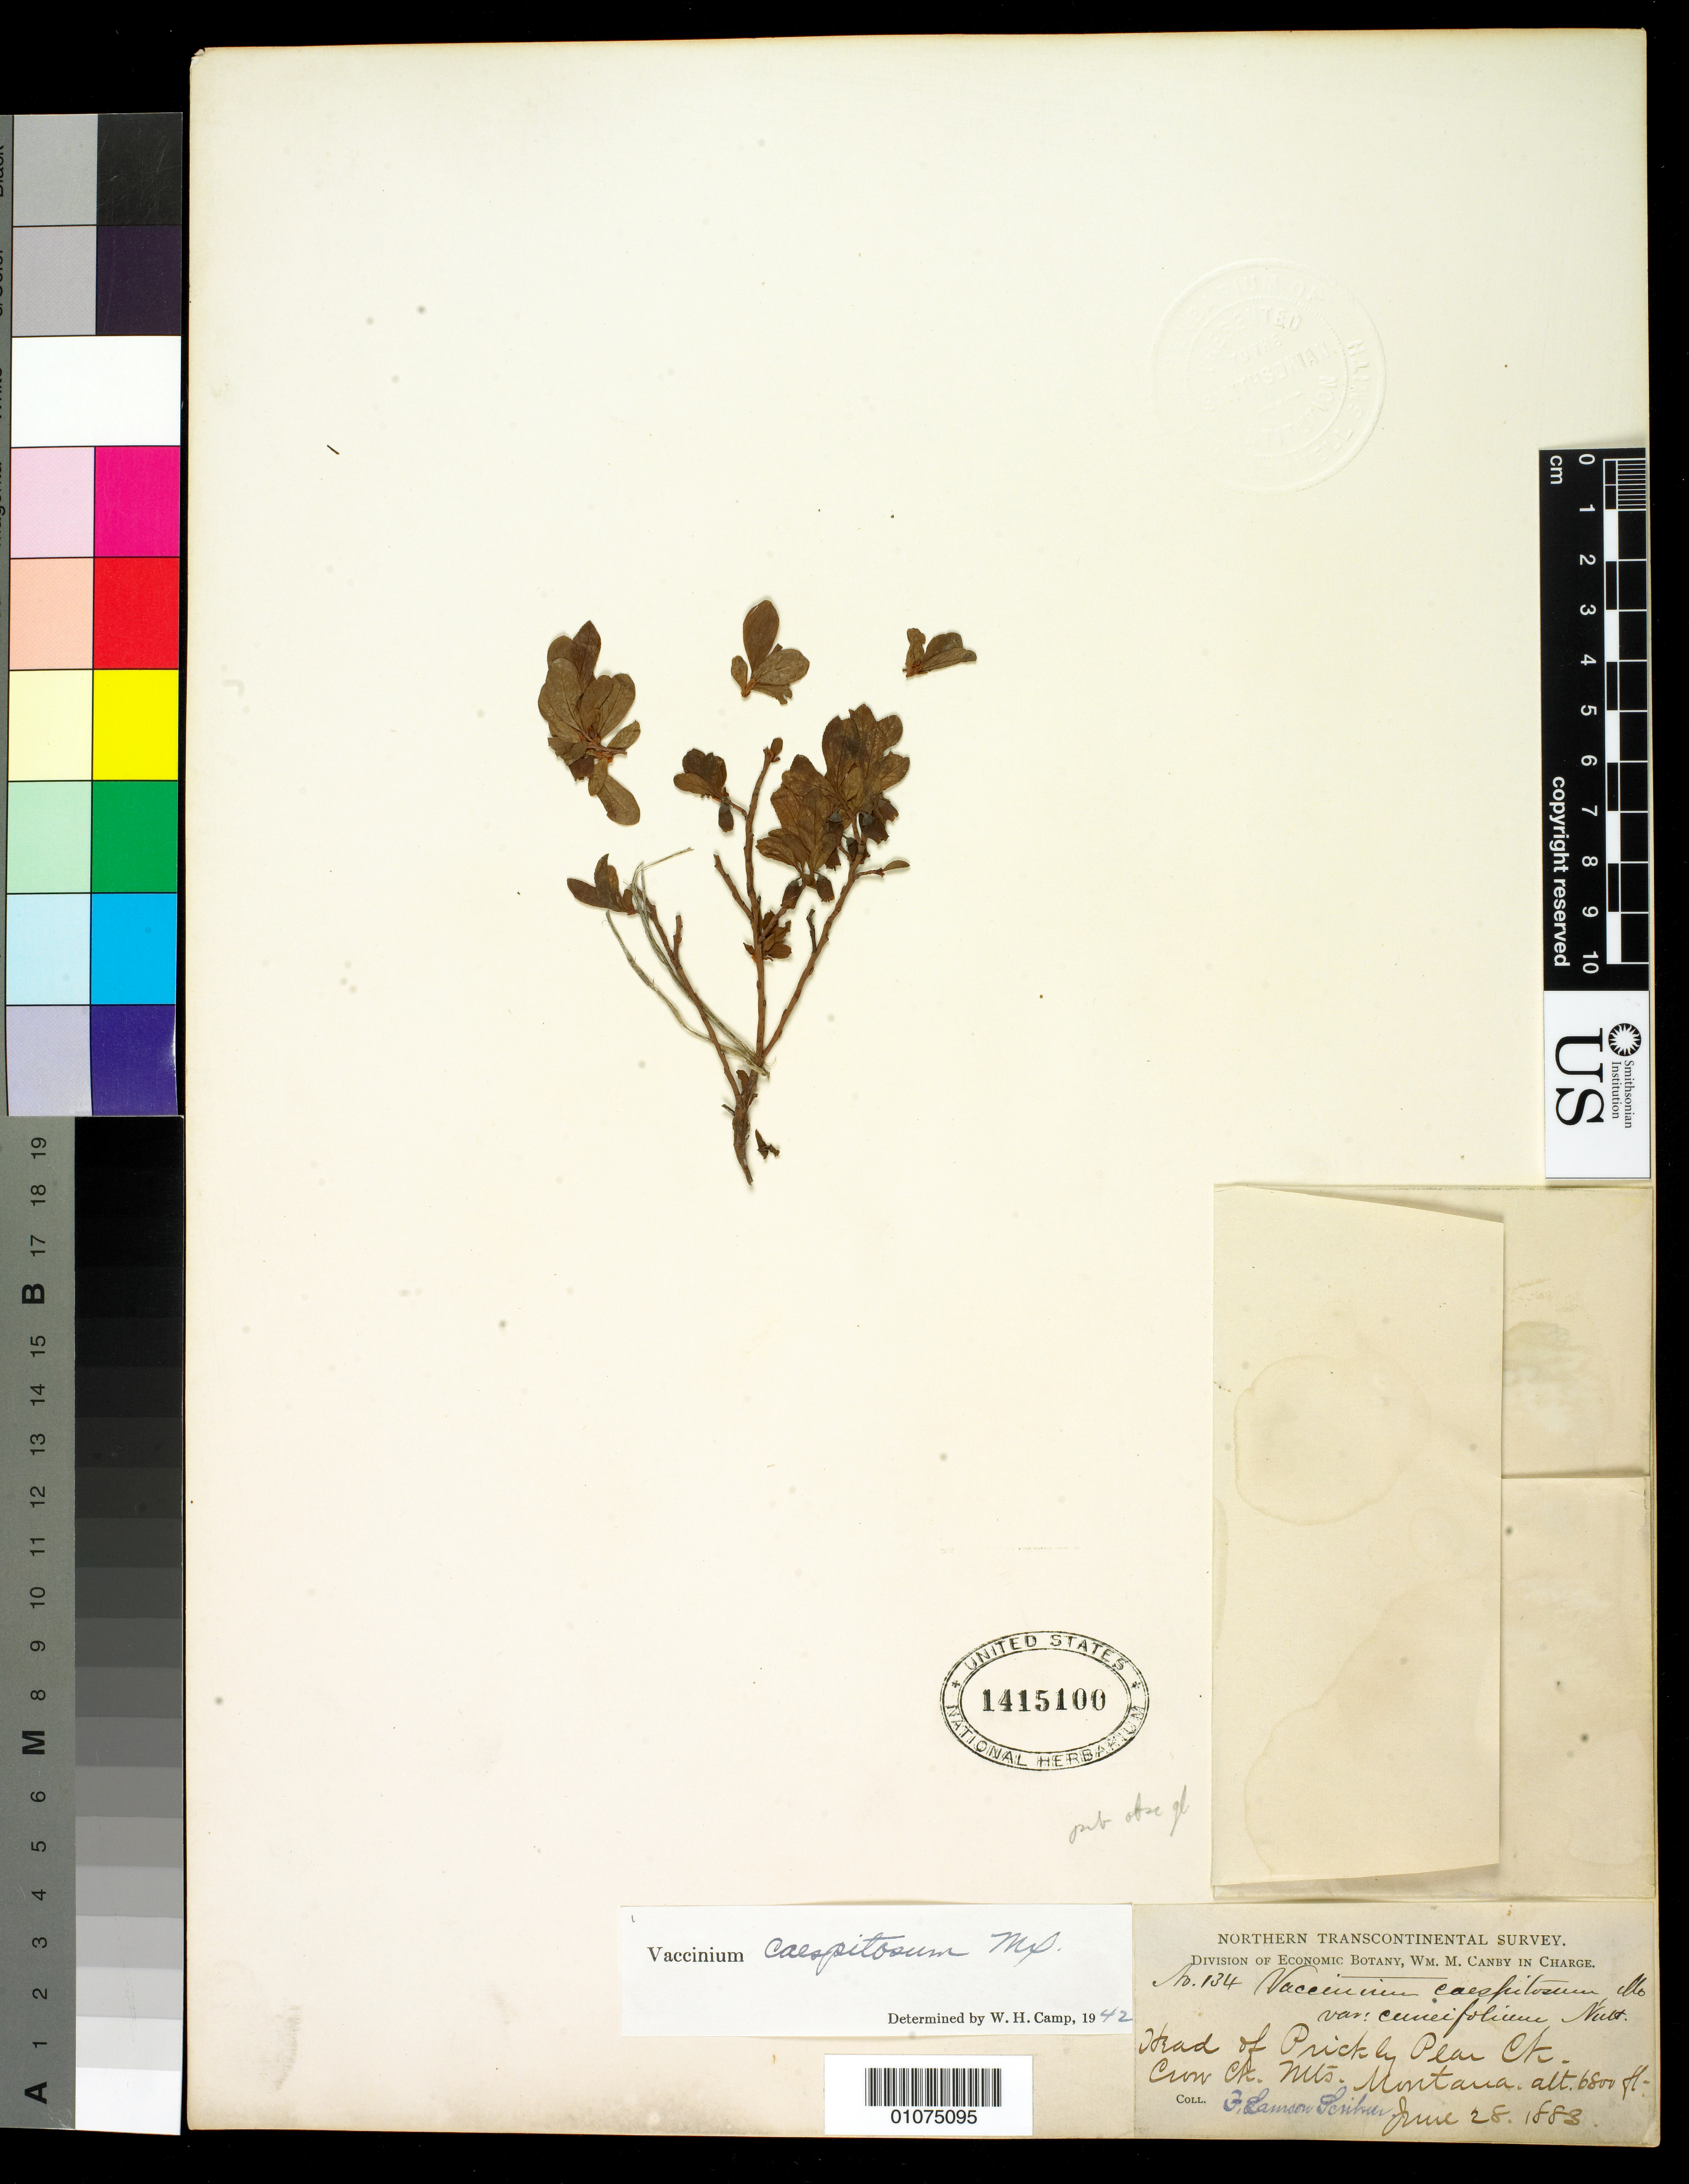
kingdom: Plantae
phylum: Tracheophyta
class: Magnoliopsida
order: Ericales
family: Ericaceae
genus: Vaccinium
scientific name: Vaccinium caespitosum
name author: Michx.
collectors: F. L. Scribner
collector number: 134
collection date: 1883-06-28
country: United States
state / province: Montana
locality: Head of Prickly Pear Ck., Crow Cr. Mts.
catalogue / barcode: US 1415100